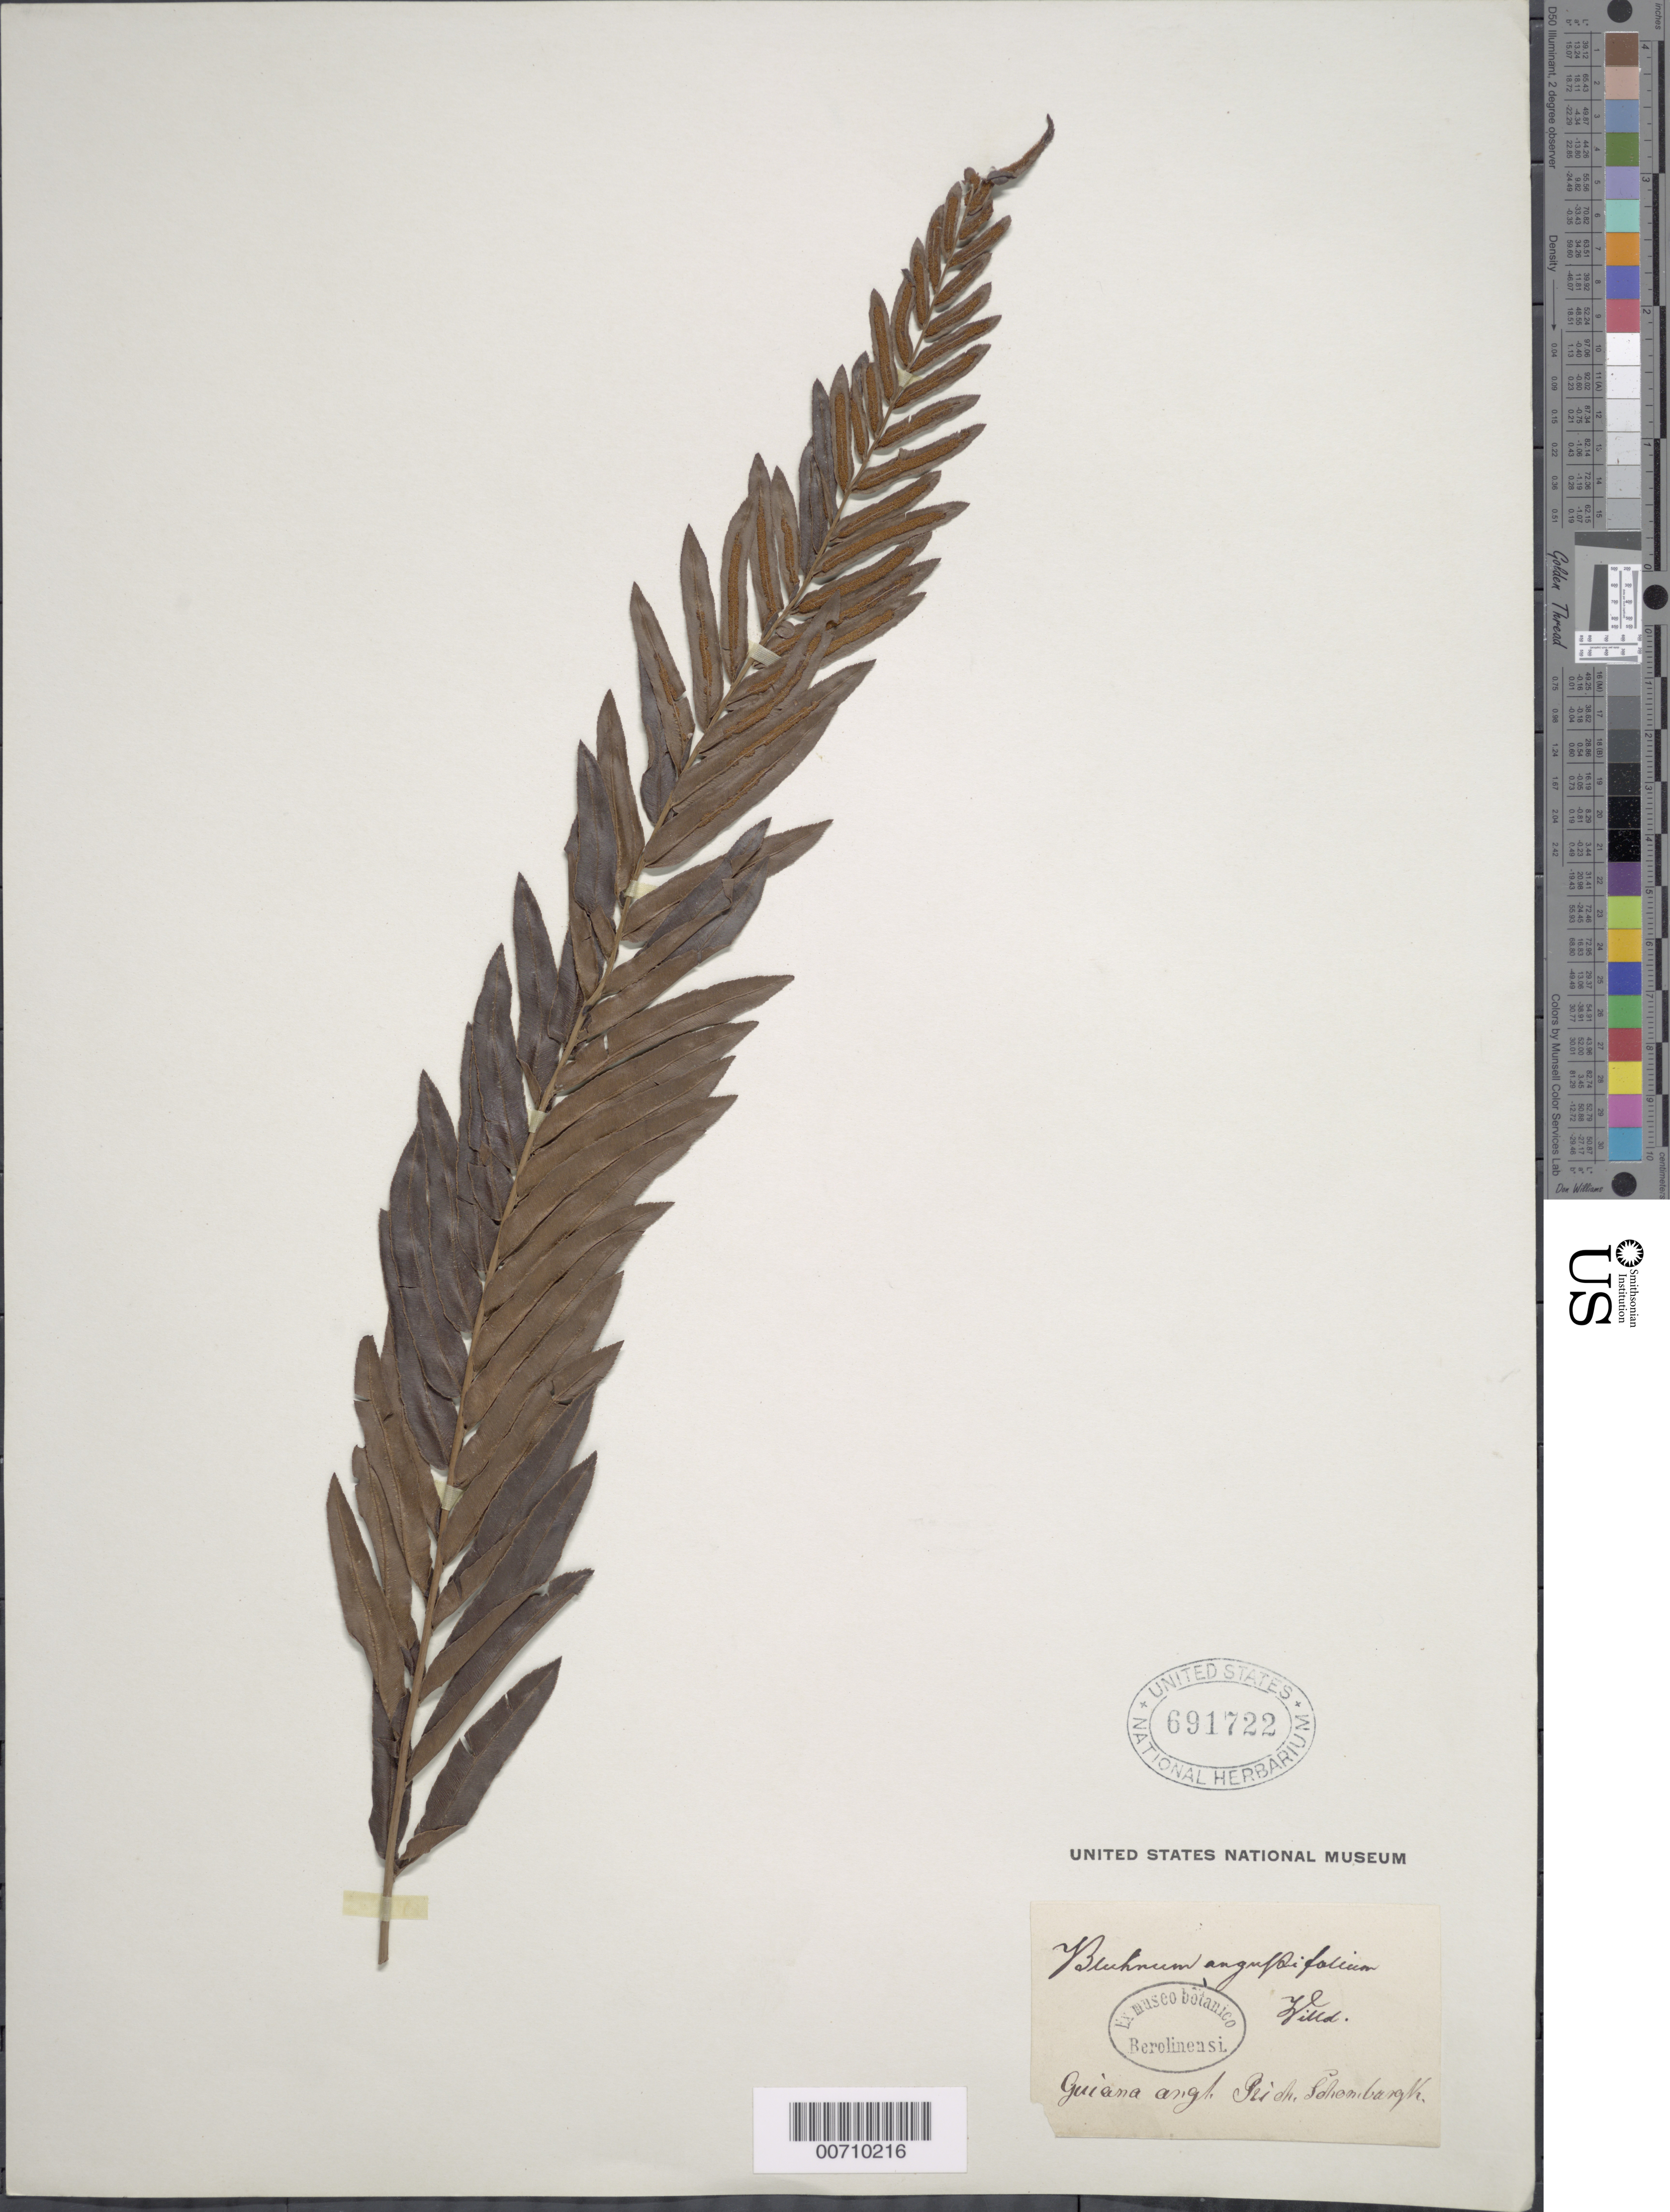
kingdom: Plantae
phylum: Tracheophyta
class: Polypodiopsida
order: Polypodiales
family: Blechnaceae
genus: Telmatoblechnum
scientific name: Telmatoblechnum serrulatum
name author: (Rich.) Perrie et al.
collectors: -- Schomburgk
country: Guyana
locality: Guiana angl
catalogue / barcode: US 691722